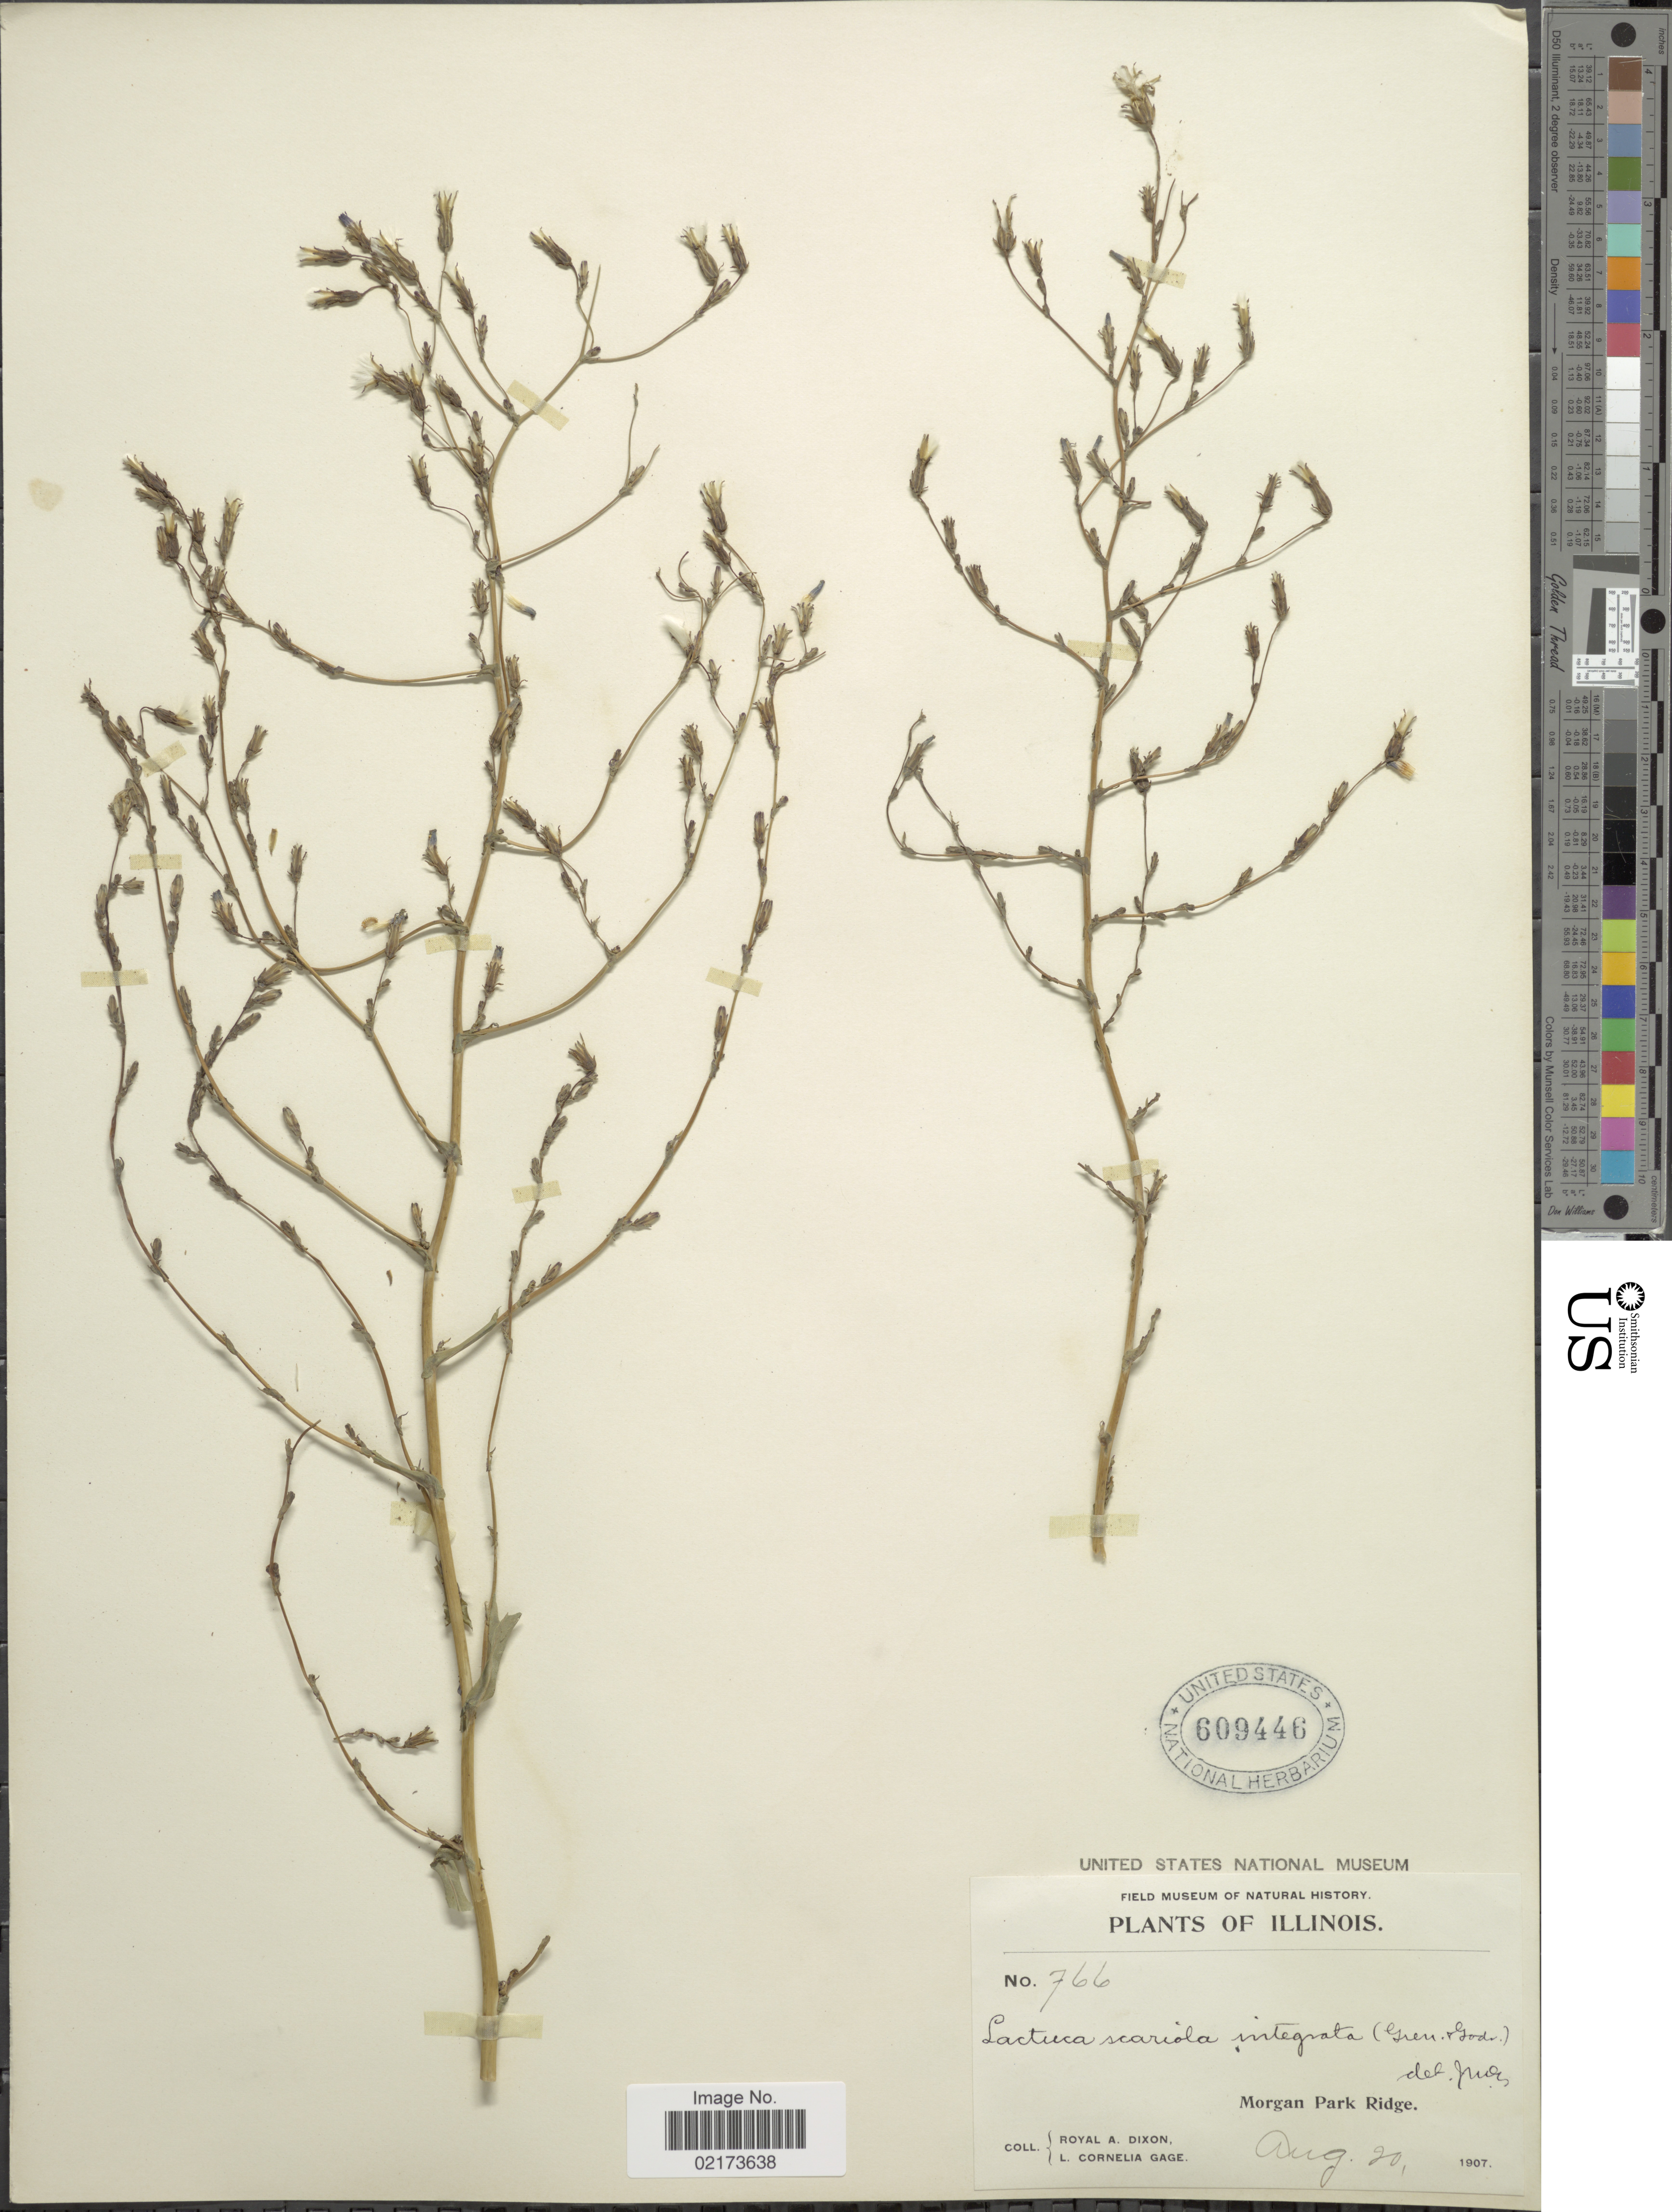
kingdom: Plantae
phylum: Tracheophyta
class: Magnoliopsida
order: Asterales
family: Asteraceae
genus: Lactuca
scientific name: Lactuca serriola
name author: L.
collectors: R. A. Dixon & L. Gage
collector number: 766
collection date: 1907-08-20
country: United States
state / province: Illinois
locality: Morgan Park Ridge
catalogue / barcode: US 609446